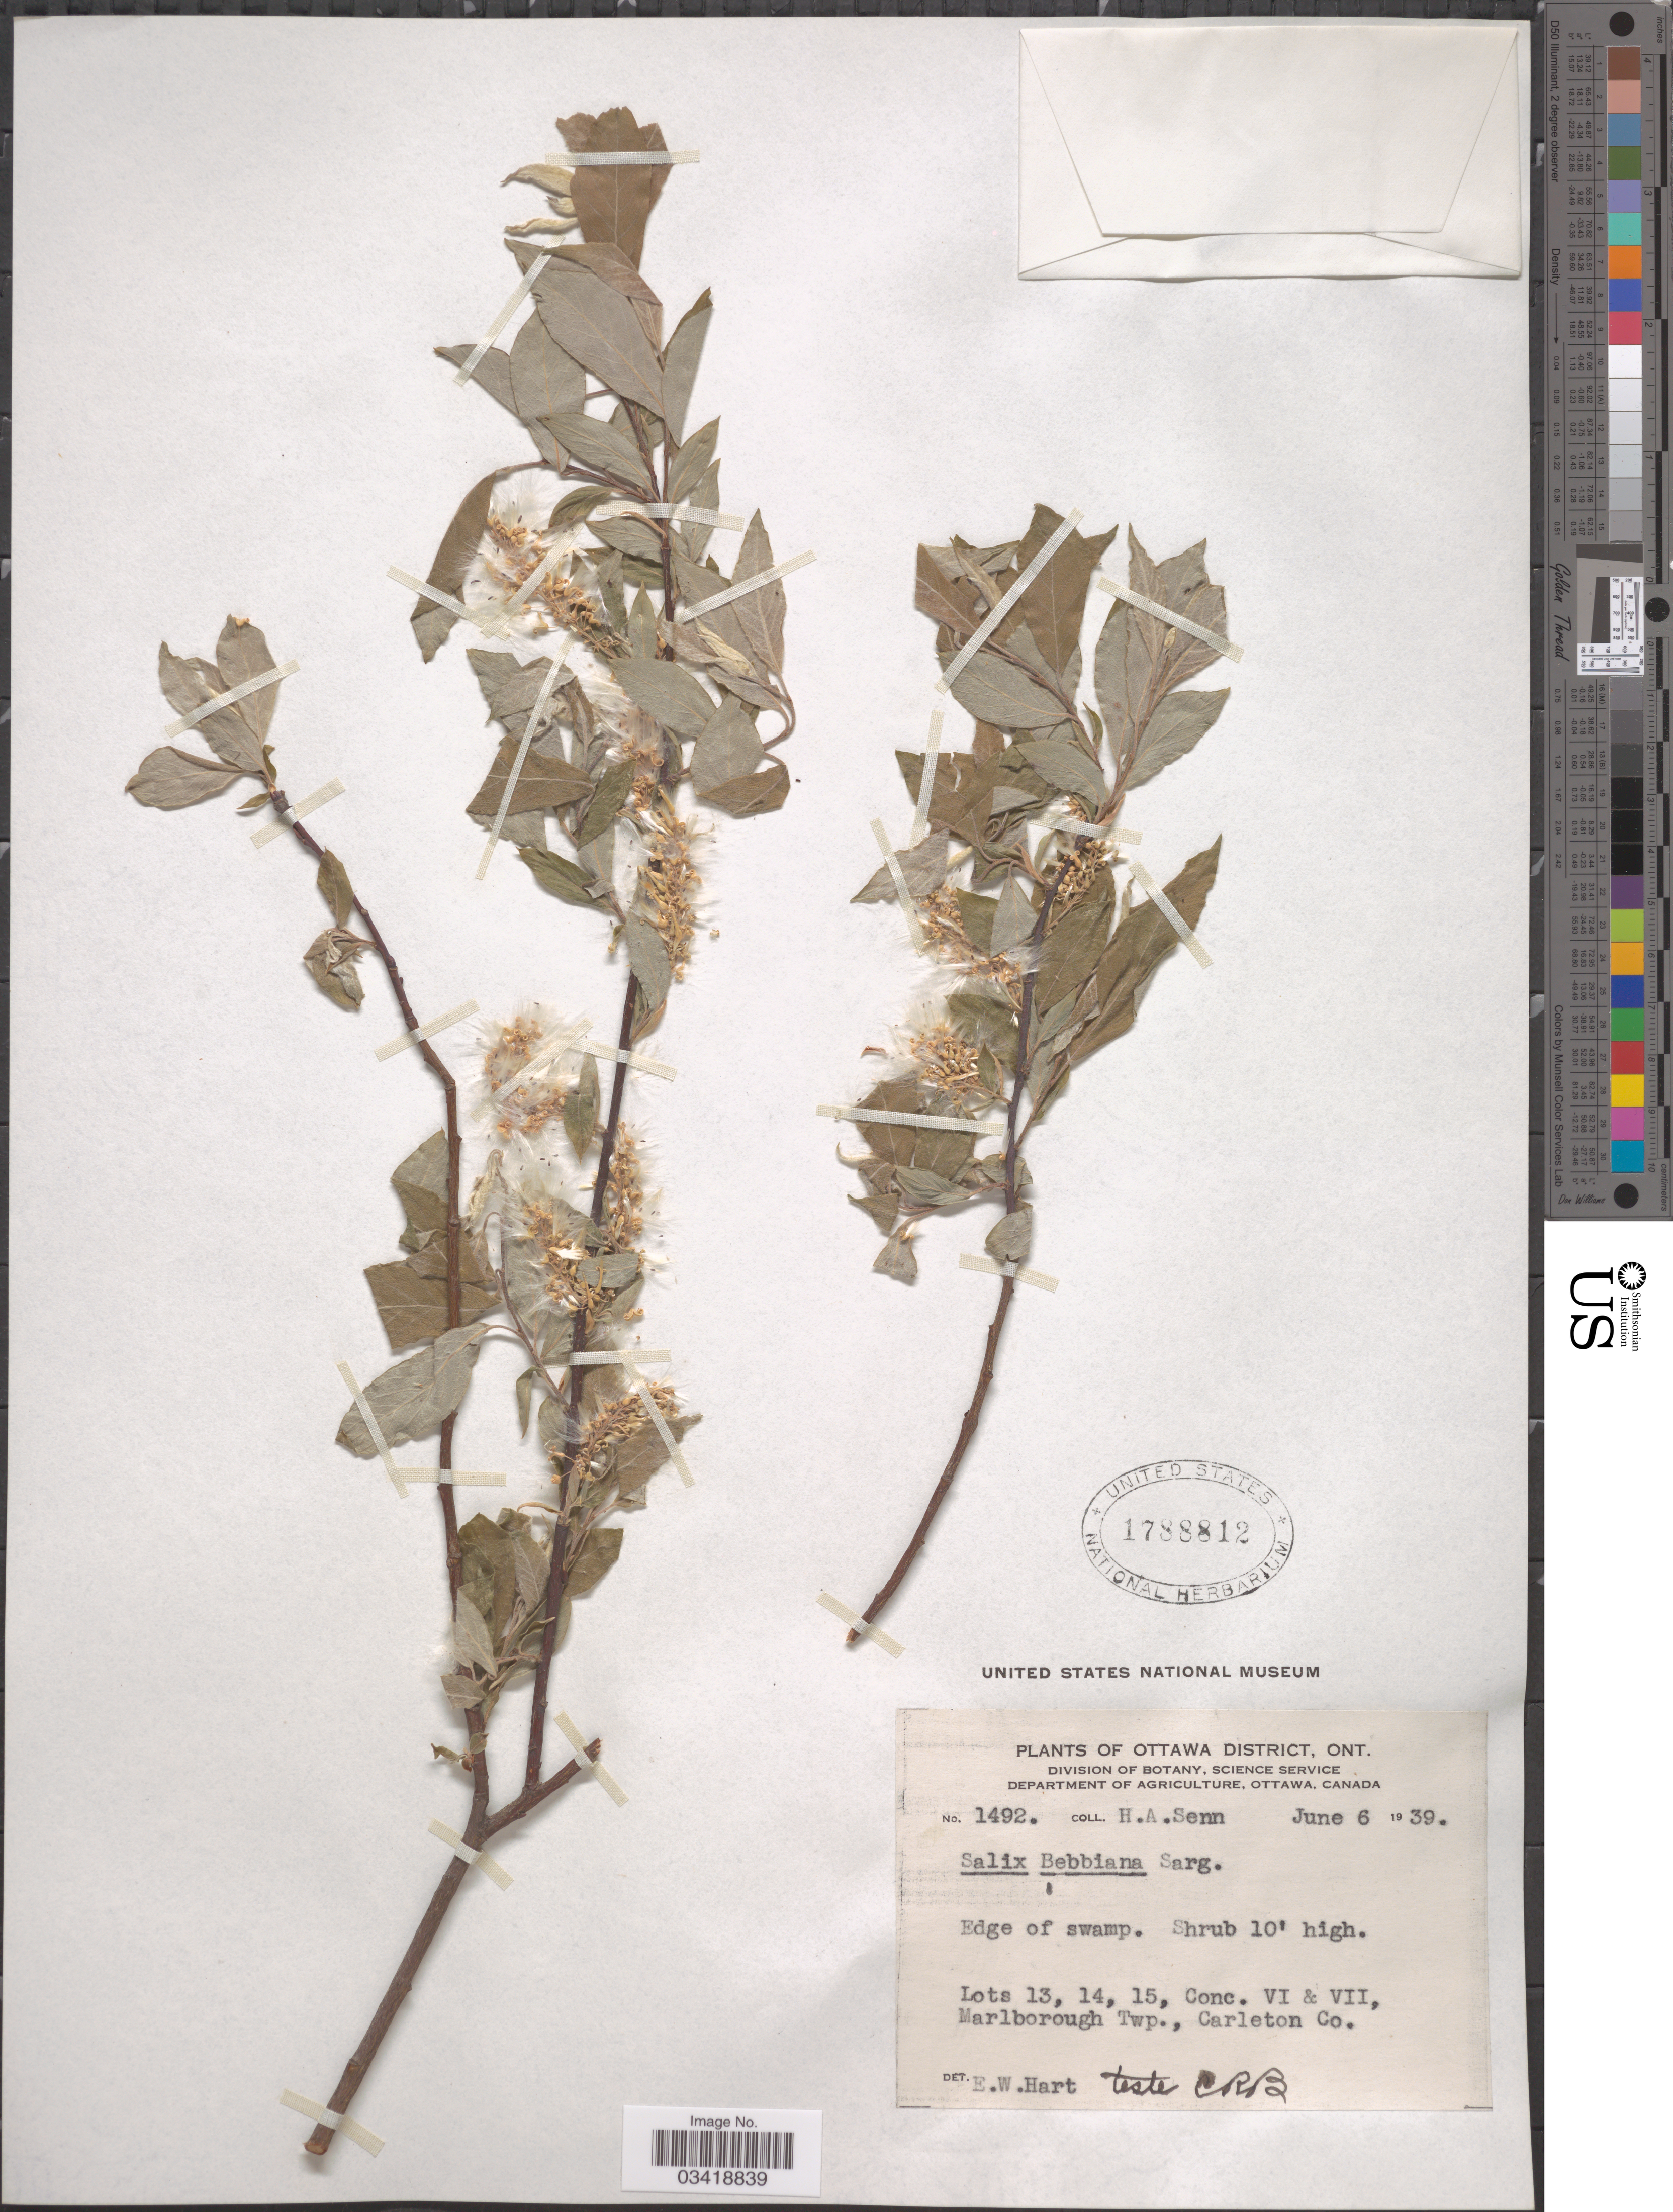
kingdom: Plantae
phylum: Tracheophyta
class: Magnoliopsida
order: Malpighiales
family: Salicaceae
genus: Salix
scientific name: Salix bebbiana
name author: Sarg.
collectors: H. Senn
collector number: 1492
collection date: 1939-06-06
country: Canada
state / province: Ontario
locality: Ottawa District. Edge of swamp. Lots 13, 14, 15, Conc. VI & VII, Marlborough Twp., Carleton Co.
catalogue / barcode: US 1788812